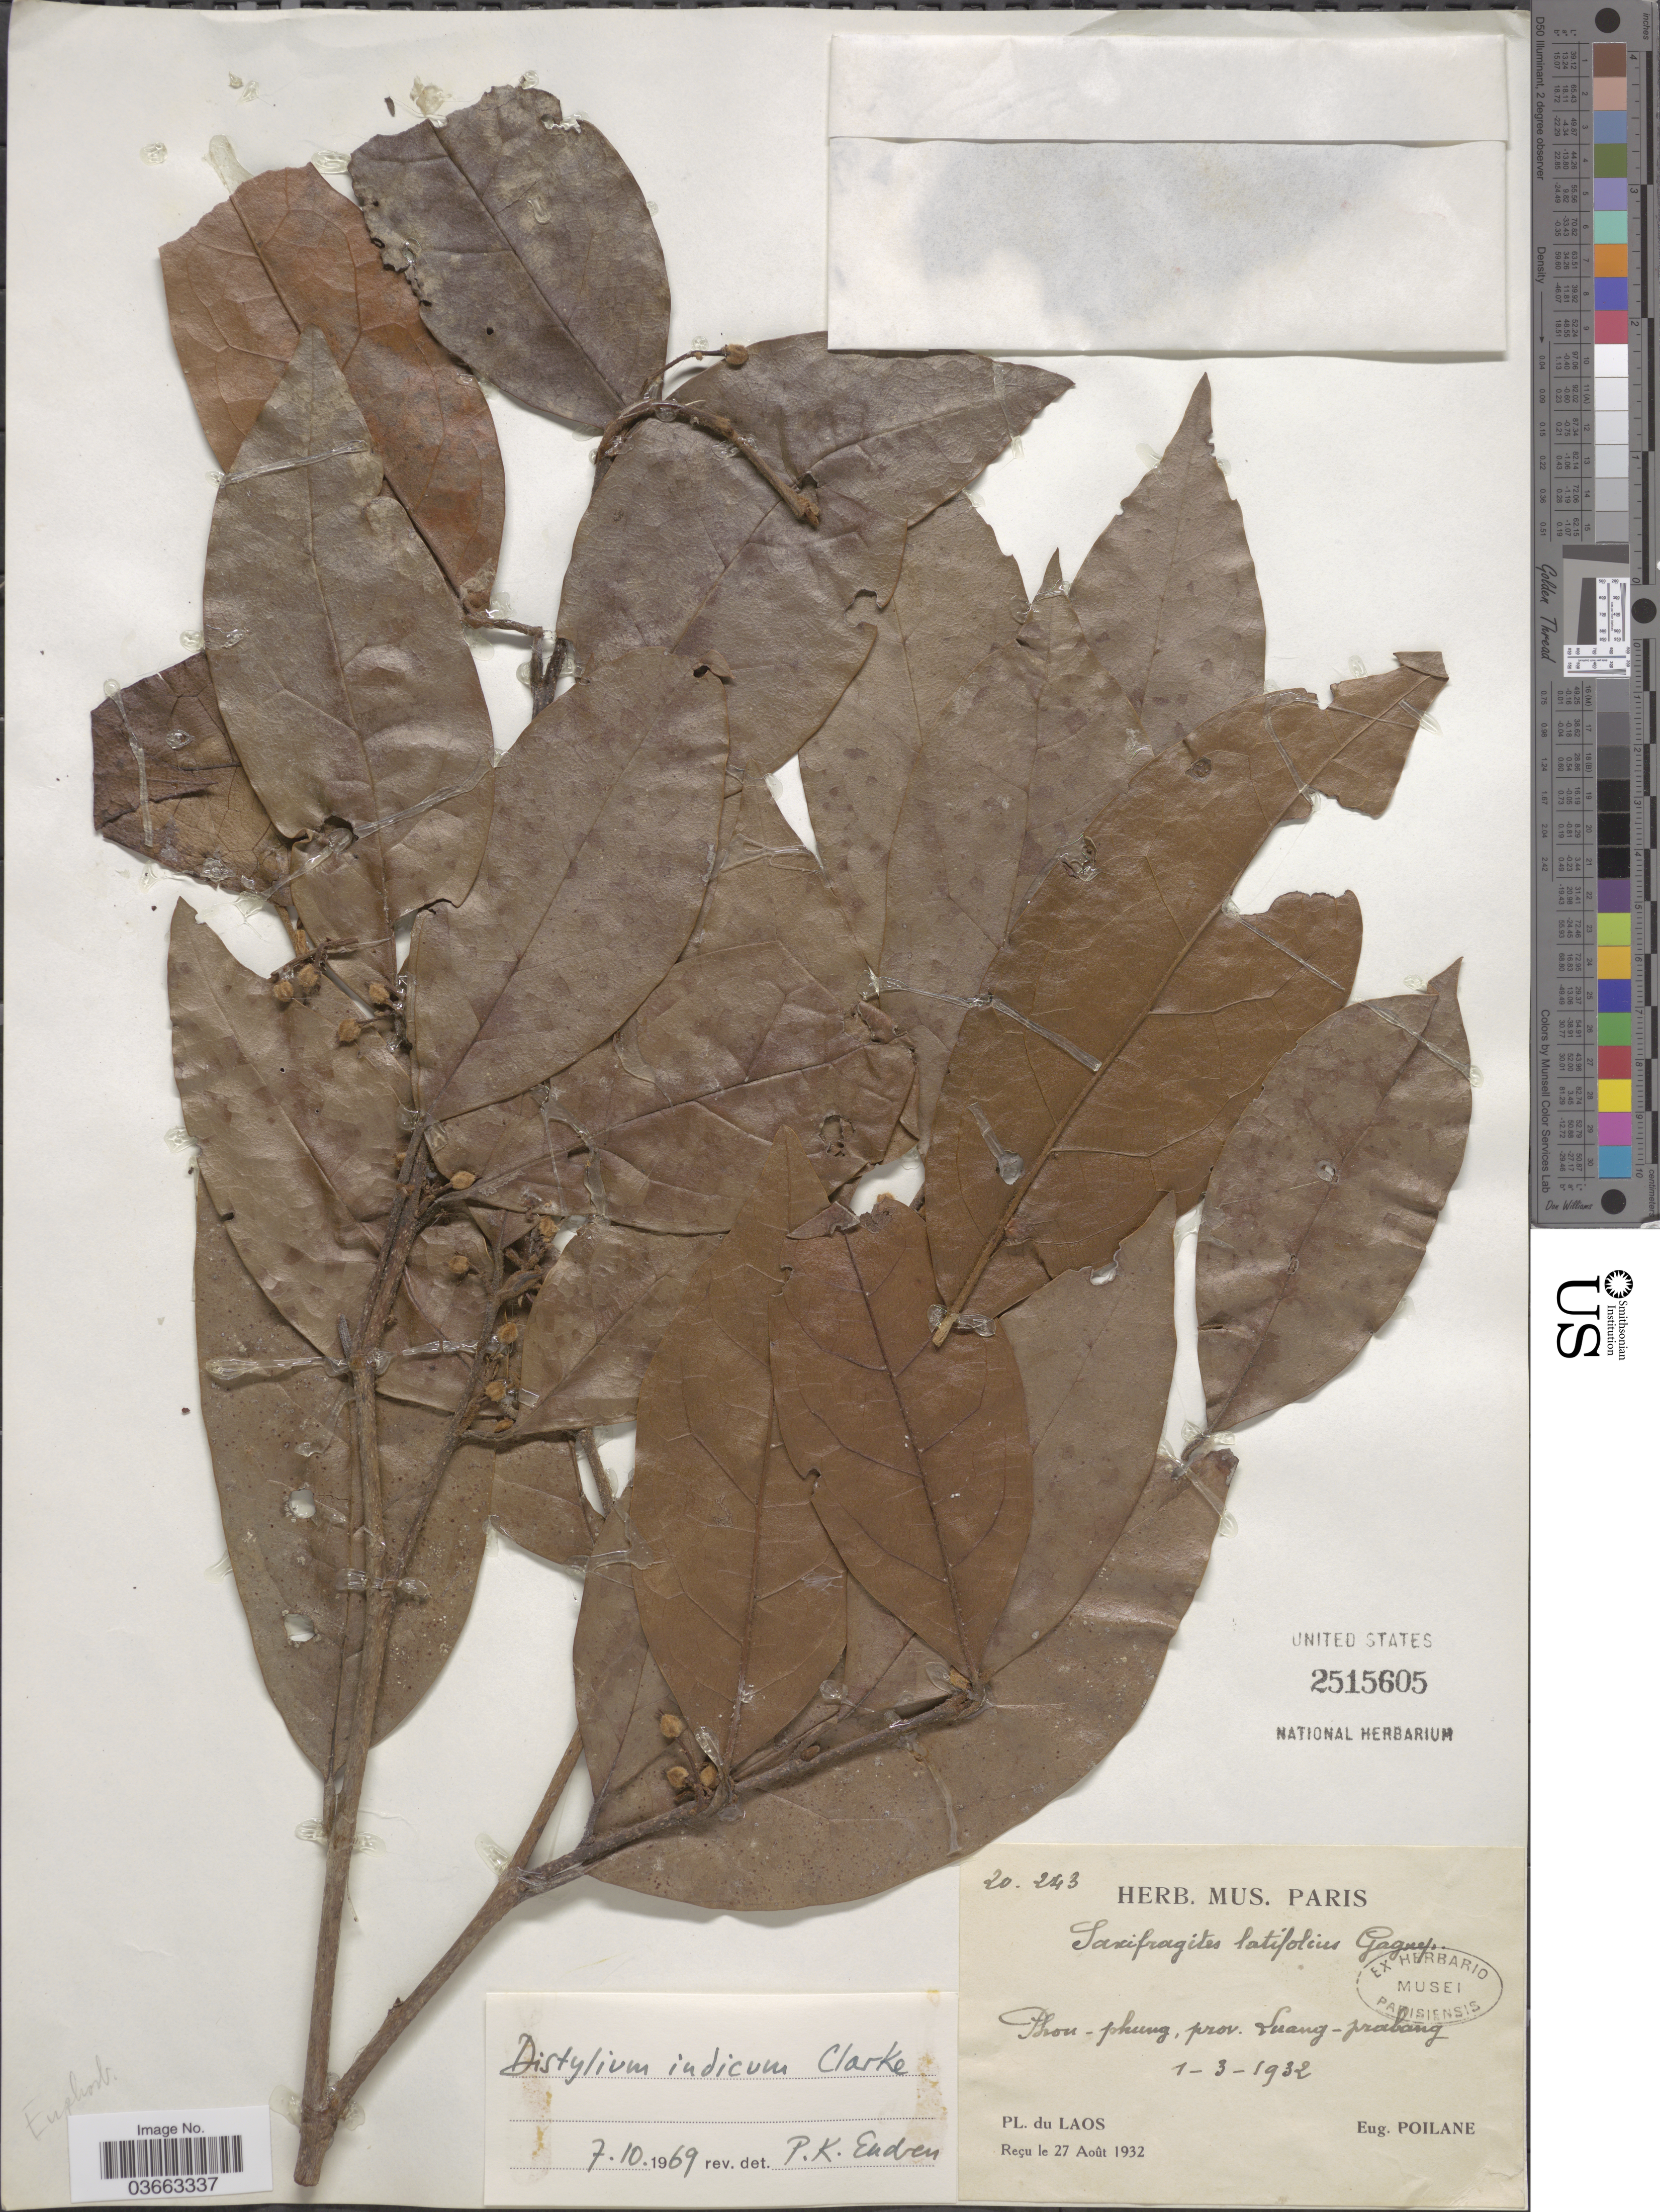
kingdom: Plantae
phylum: Tracheophyta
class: Magnoliopsida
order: Saxifragales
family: Hamamelidaceae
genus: Distylium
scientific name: Distylium indicum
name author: Benth. ex C.B. Clarke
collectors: E. Poilane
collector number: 20243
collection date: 1932-03-01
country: Laos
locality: Phou-phung, prov. Luang-prabang.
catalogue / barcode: US 2515605